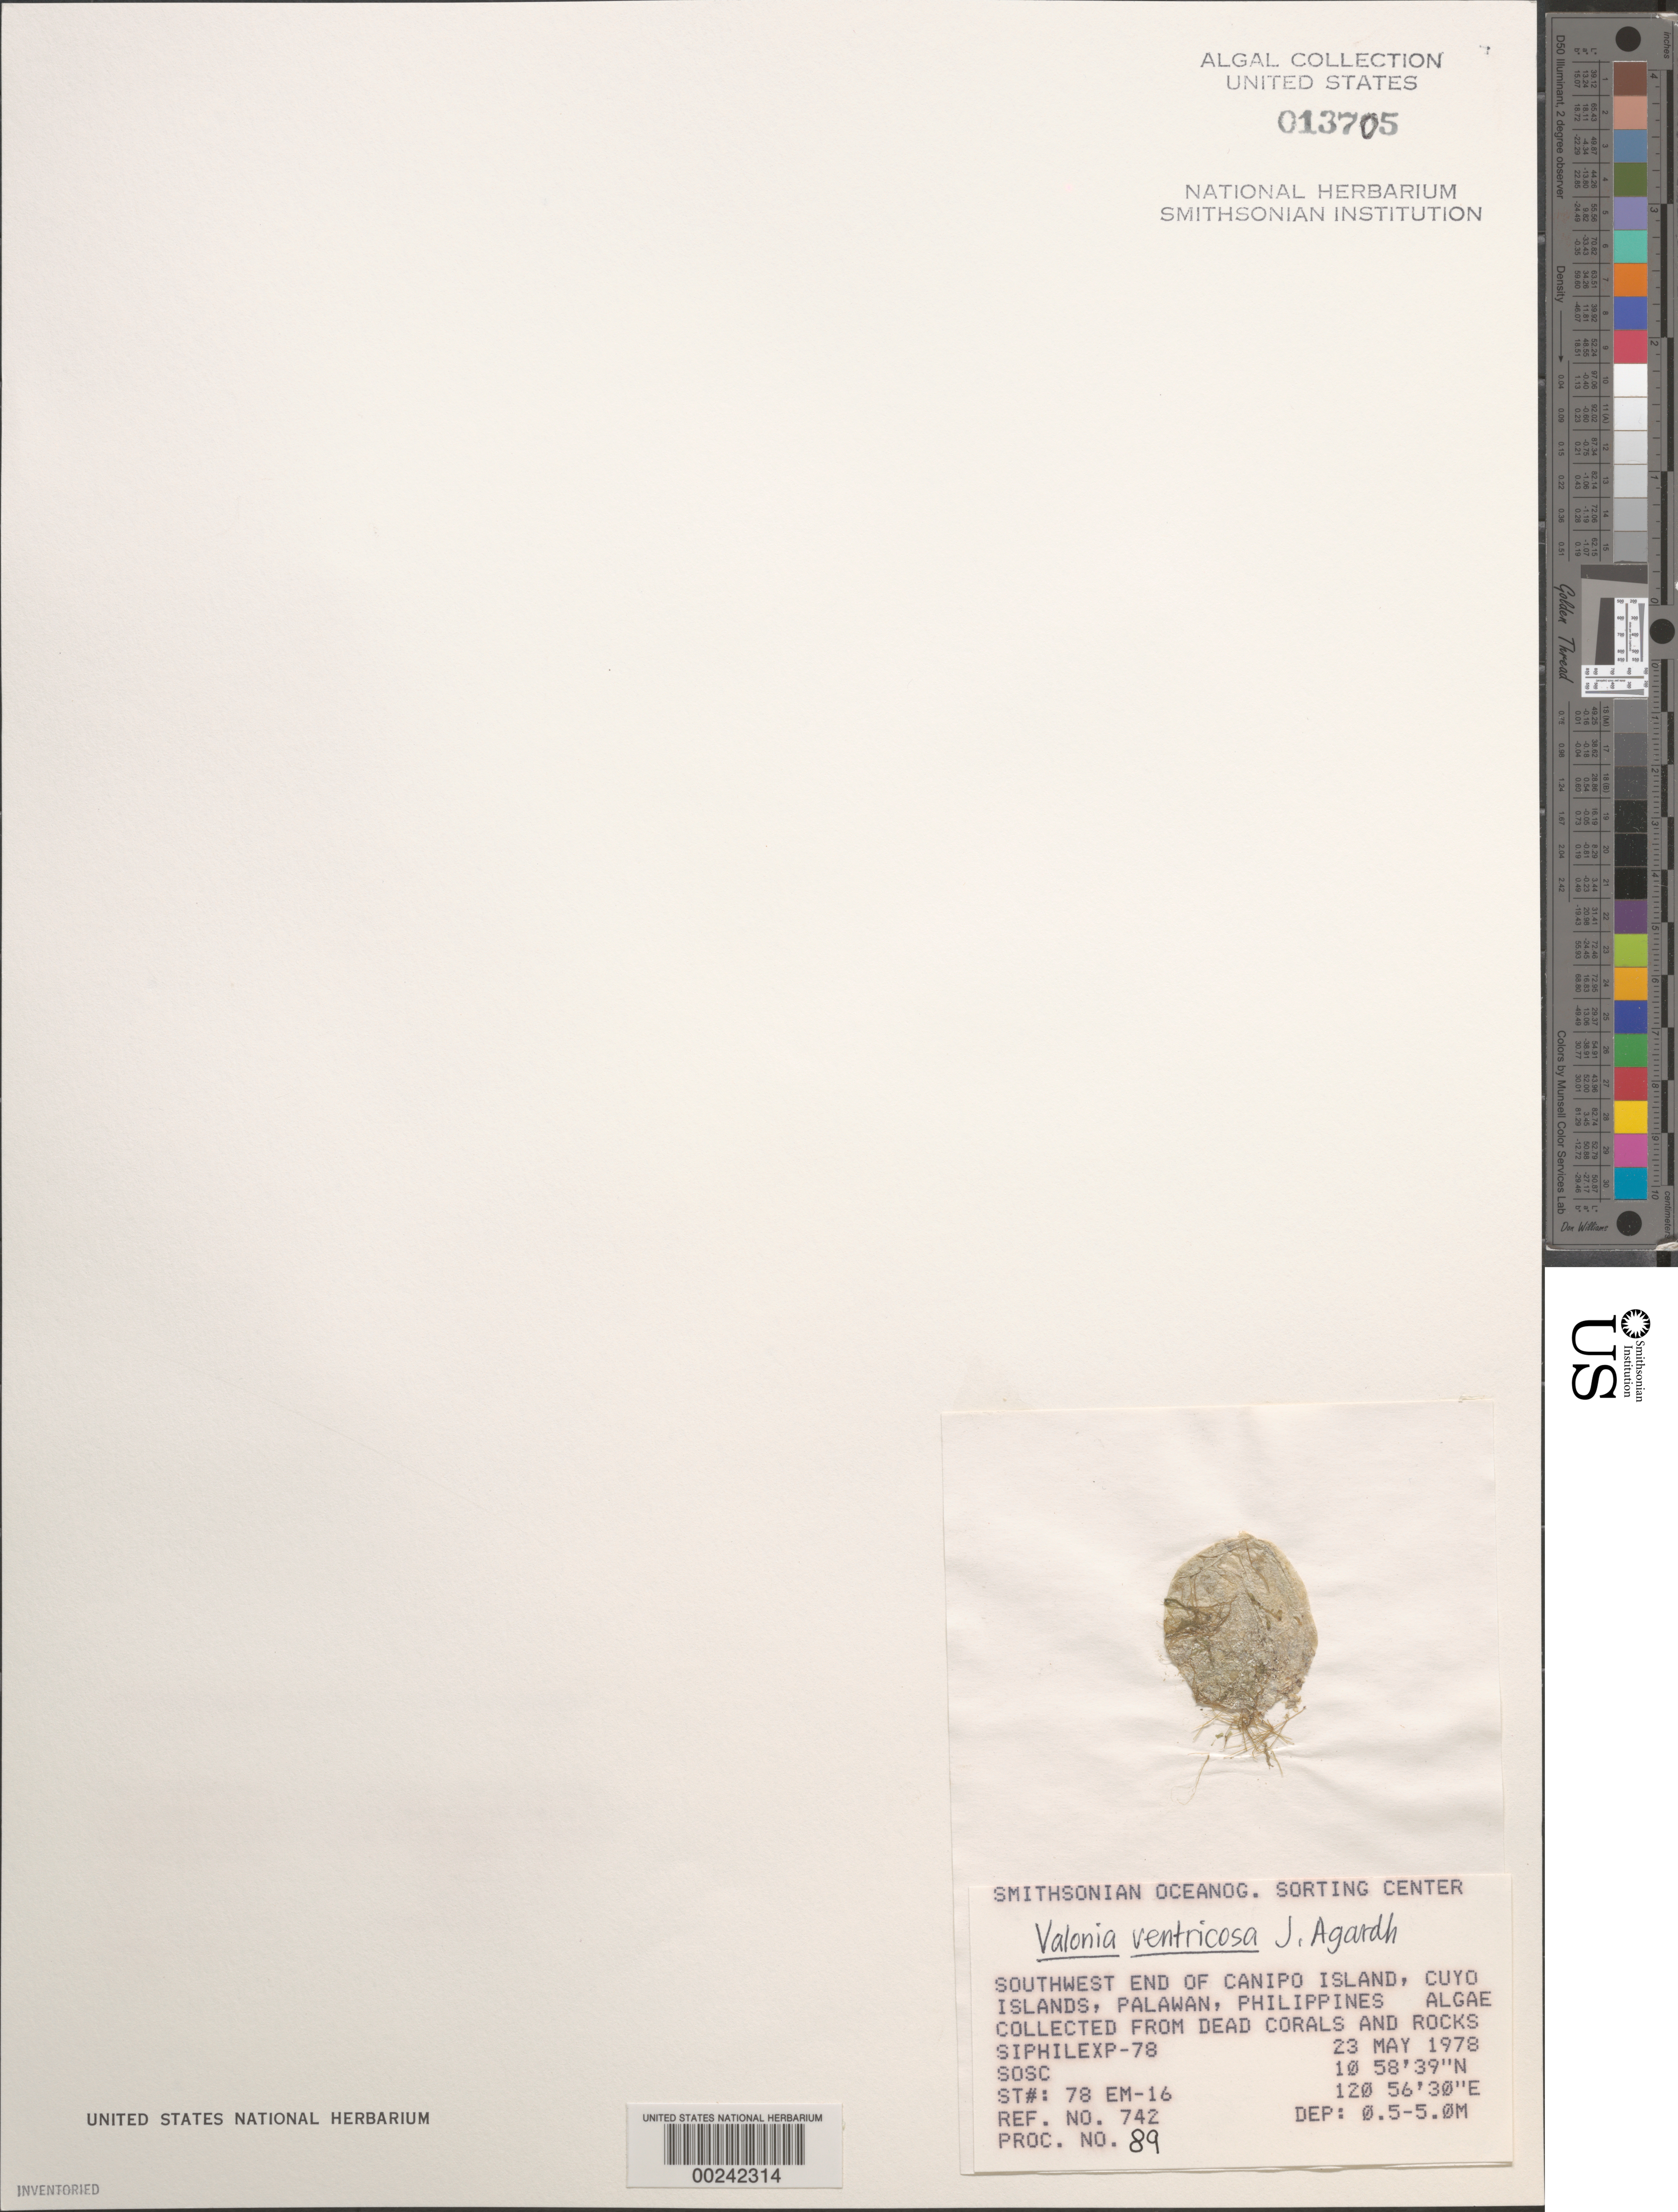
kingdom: Plantae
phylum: Chlorophyta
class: Ulvophyceae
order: Siphonocladales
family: Valoniaceae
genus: Valonia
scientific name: Valonia ventricosa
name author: J. Agardh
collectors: SOSC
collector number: Station 78 Em-16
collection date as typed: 23 May 1978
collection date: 1978-05-23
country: Philippines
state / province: Mimaropa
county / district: Palawan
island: Canipo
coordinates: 10 58' 39" N, 120 56' 30" E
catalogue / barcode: US 13705